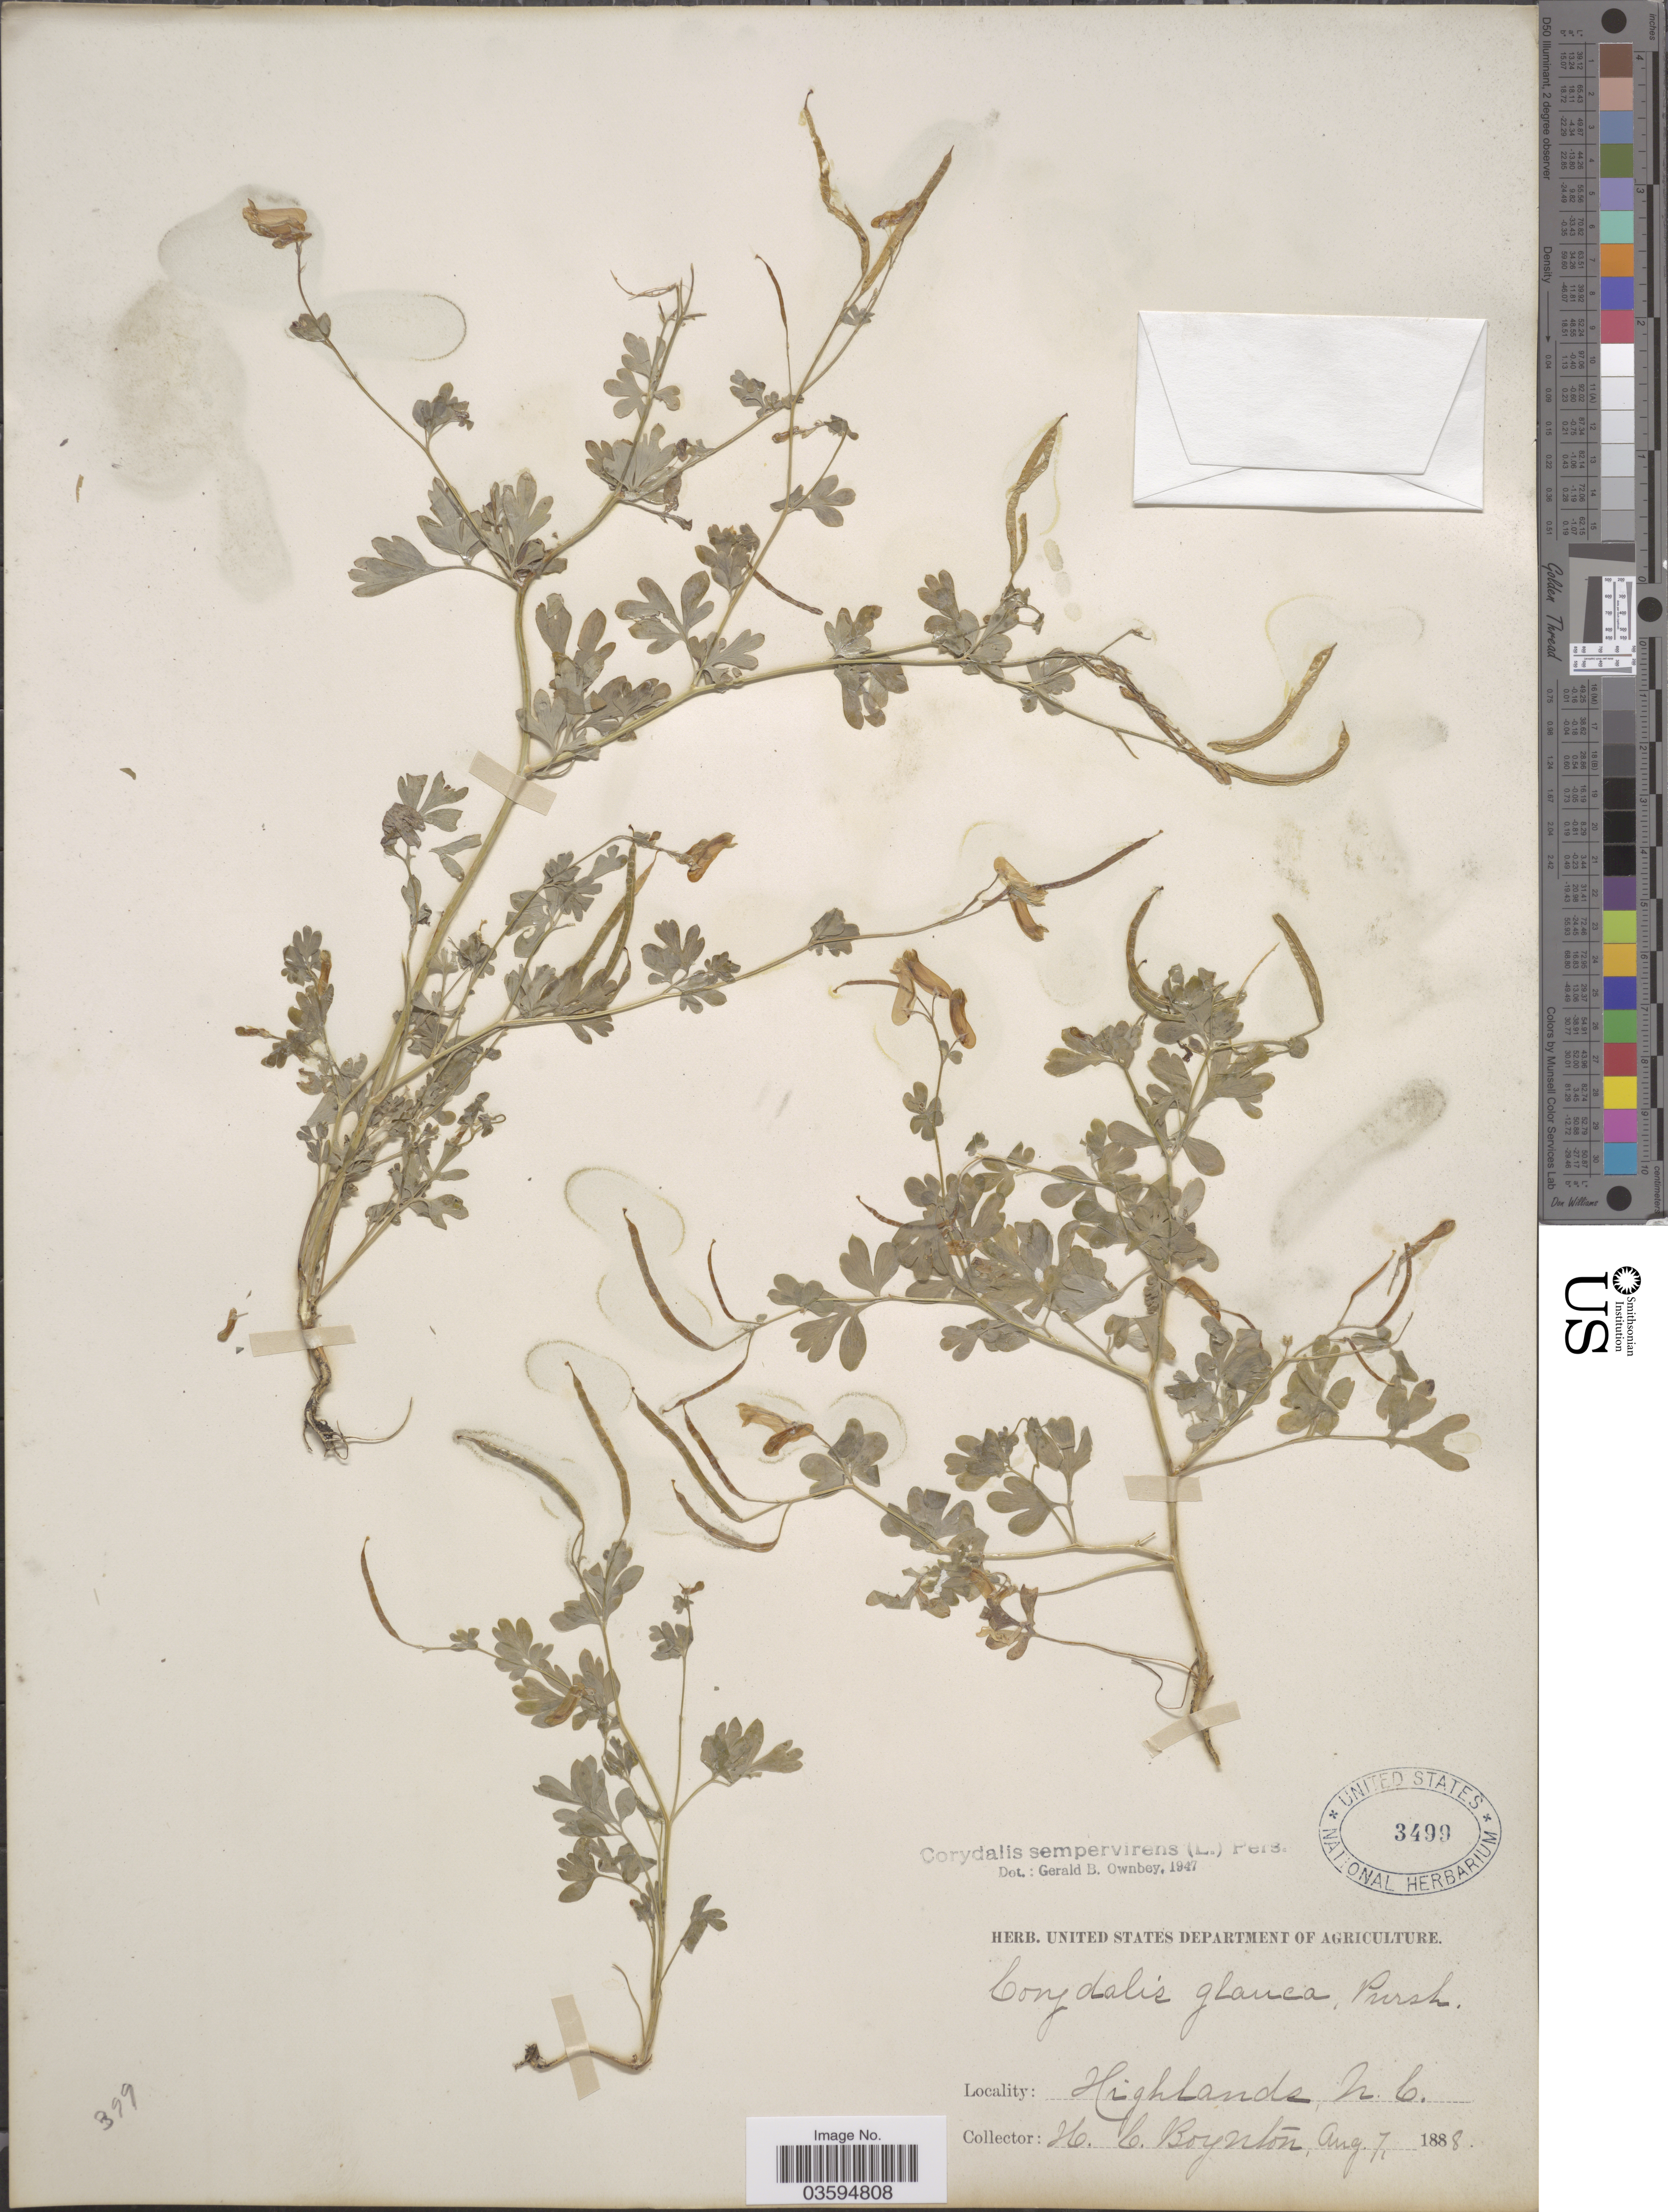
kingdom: Plantae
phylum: Tracheophyta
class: Magnoliopsida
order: Ranunculales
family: Papaveraceae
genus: Capnoides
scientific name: Capnoides sempervirens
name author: (L.) Borkh.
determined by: Strong, M. T., (US), Smithsonian Institution - National Museum of Natural History (UNITED STATES)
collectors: H. Boynton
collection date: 1888-08-07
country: United States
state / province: North Carolina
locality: Highlands.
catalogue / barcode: US 3499